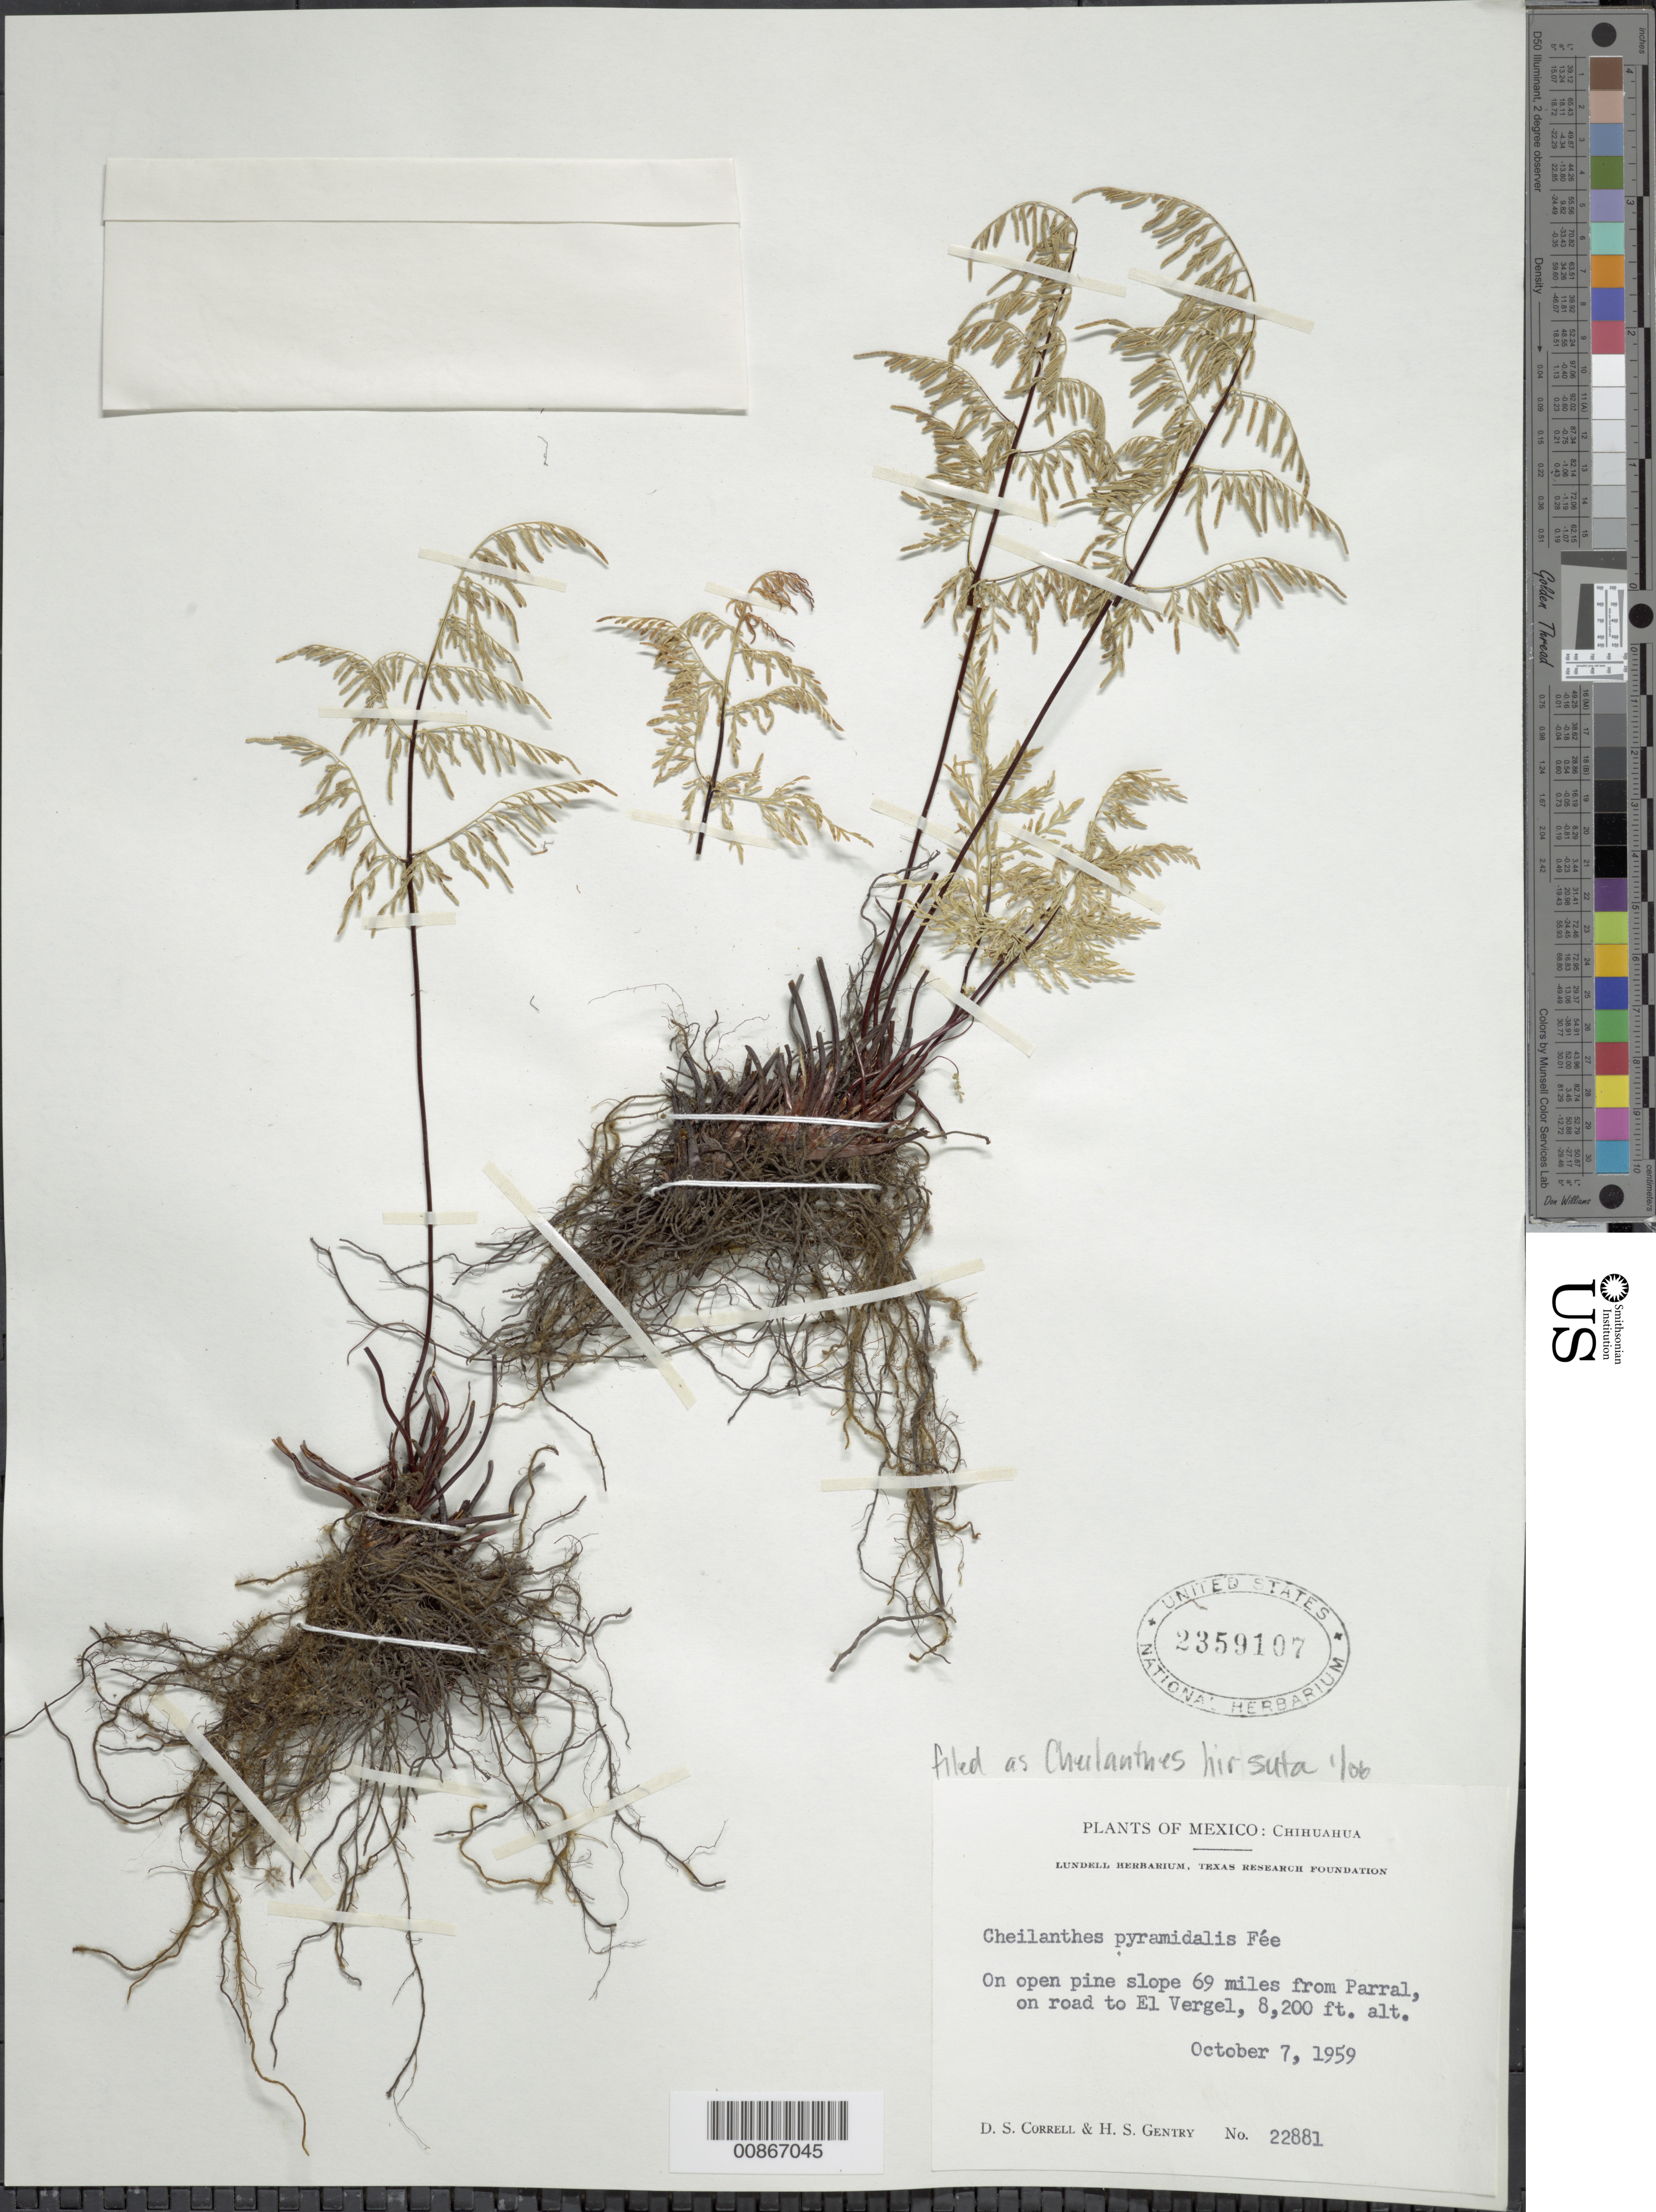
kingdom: Plantae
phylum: Tracheophyta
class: Polypodiopsida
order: Polypodiales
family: Pteridaceae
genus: Gaga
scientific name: Gaga hirsuta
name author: (Link) Fay W. Li & Windham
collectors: D. S. Correll & H. S. Gentry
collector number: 22881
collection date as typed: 07 Oct 1959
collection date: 1959-10-07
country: Mexico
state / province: Chihuahua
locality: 69 miles from Parral, on road to El Vergel.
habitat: On open pine slope.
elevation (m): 2499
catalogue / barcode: US 2359107